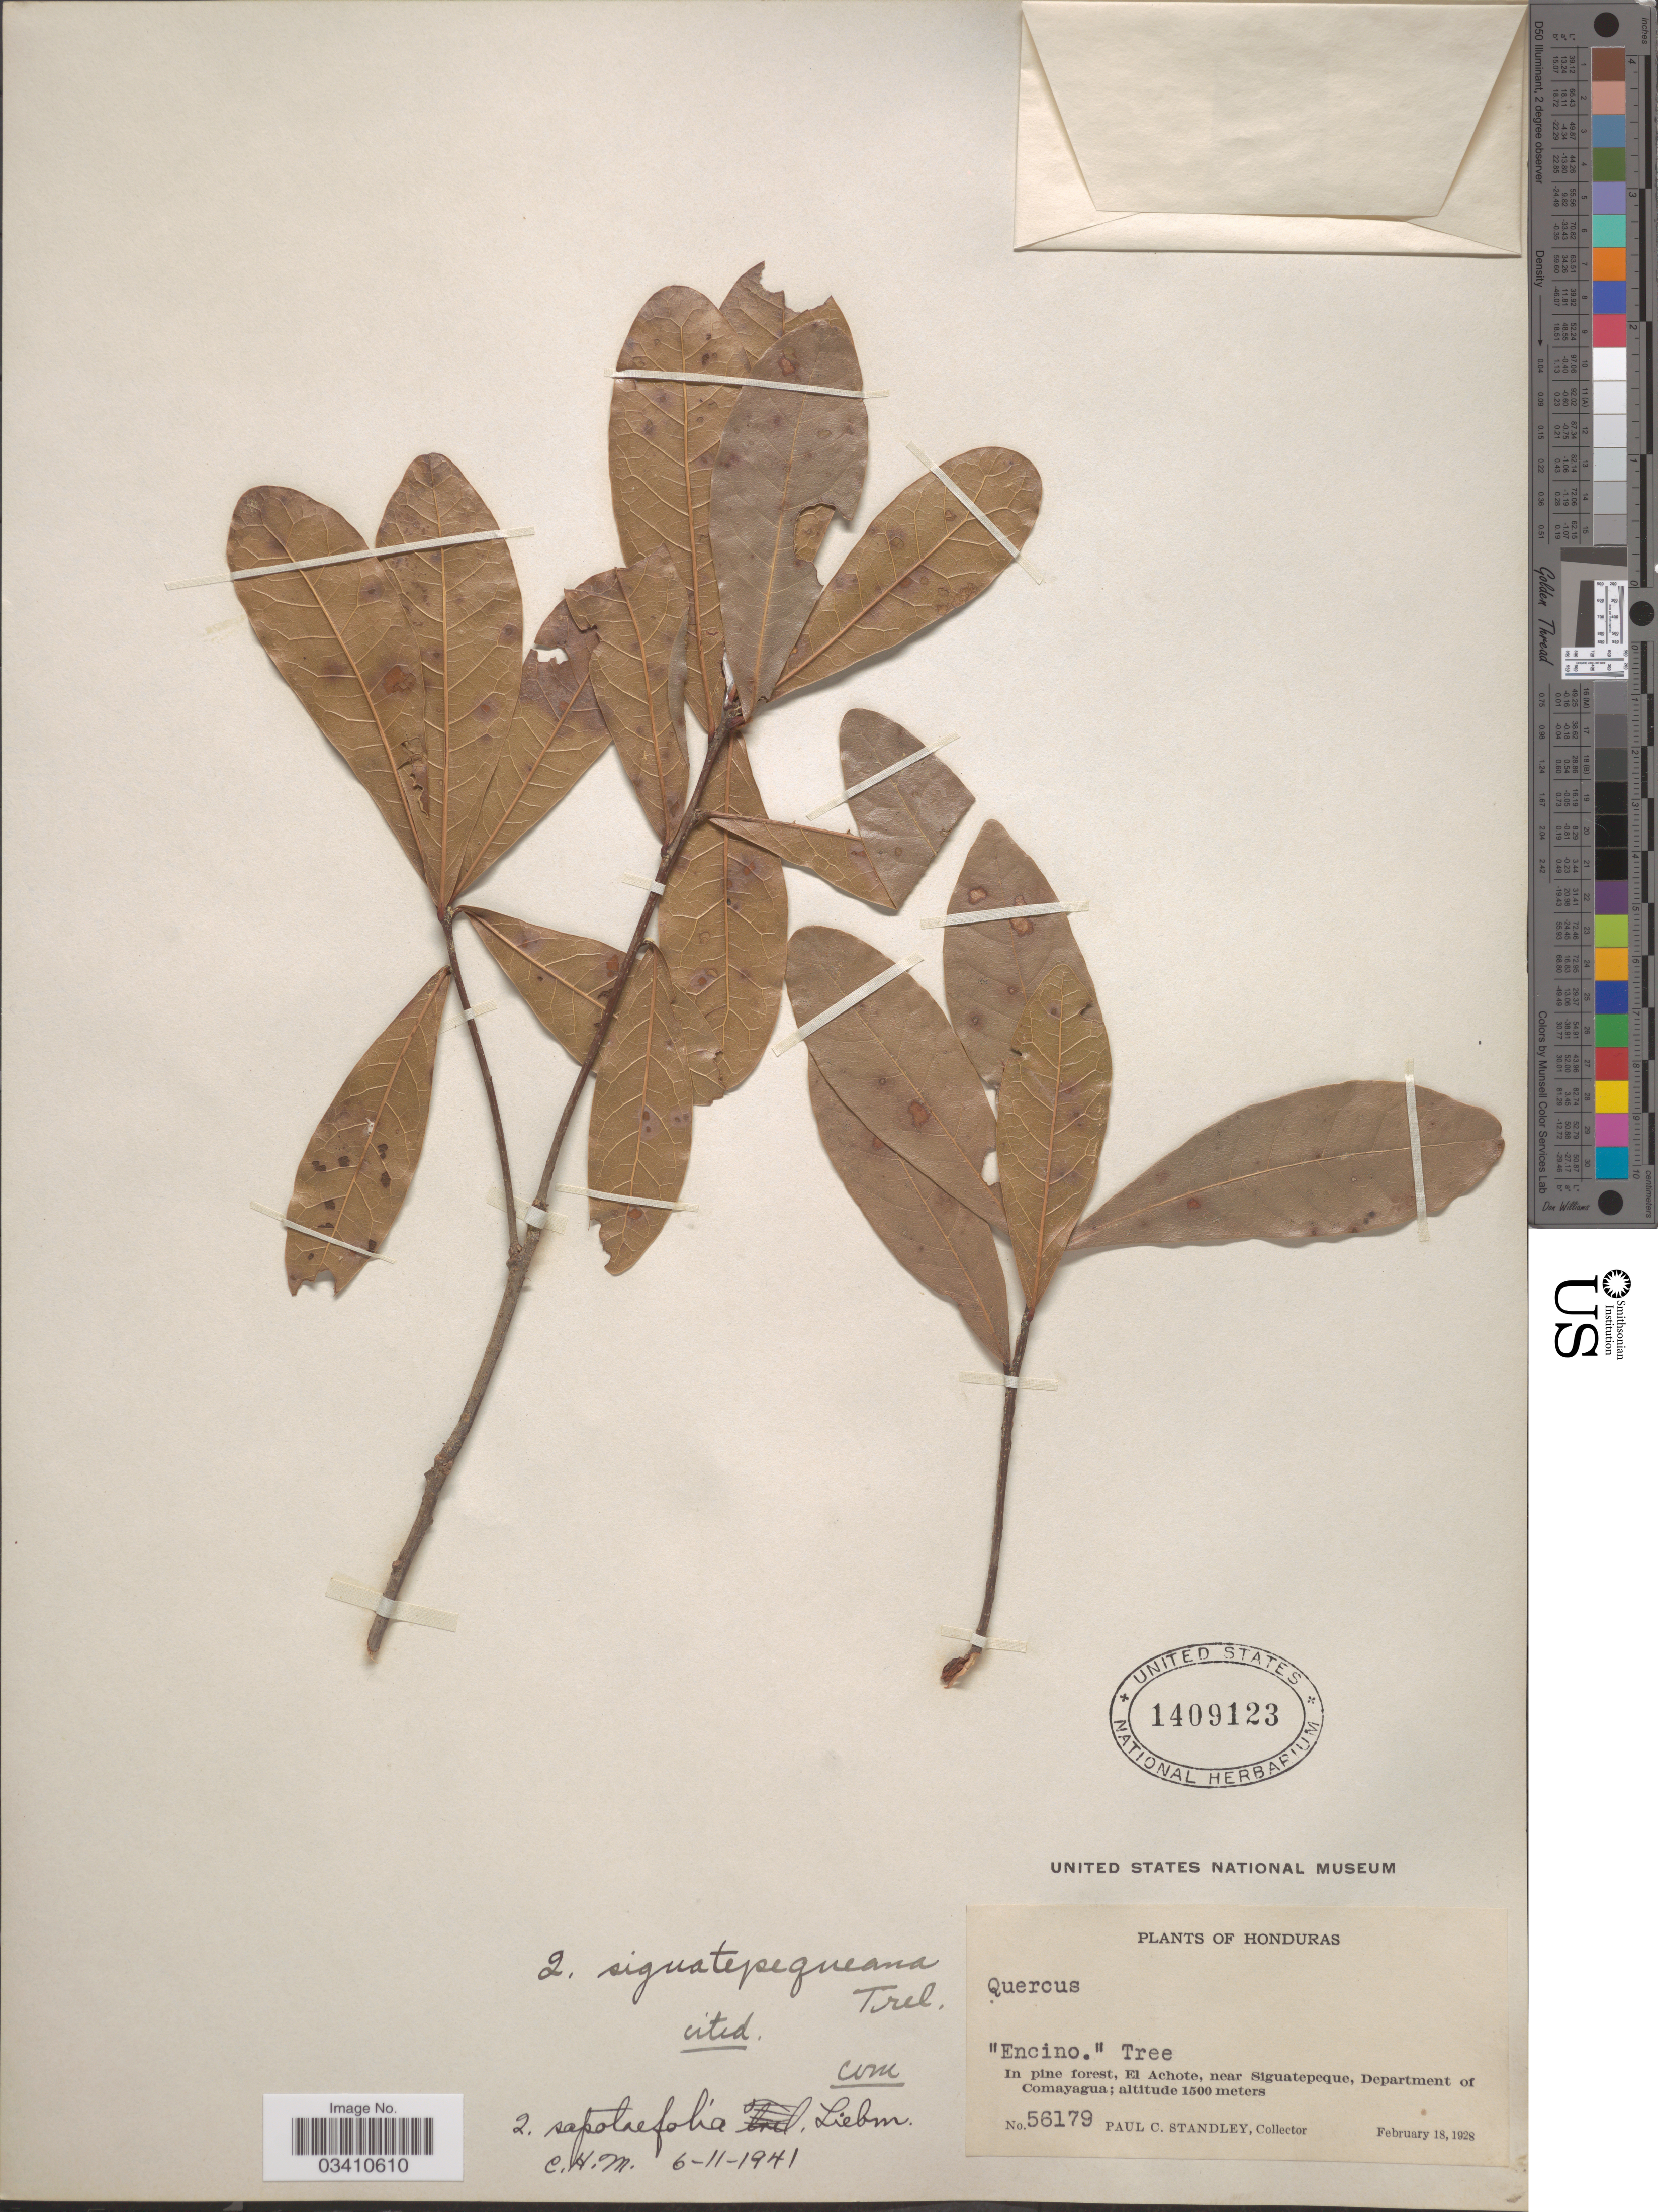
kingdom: Plantae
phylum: Tracheophyta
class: Magnoliopsida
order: Fagales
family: Fagaceae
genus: Quercus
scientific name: Quercus sapotaefolia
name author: Liebm.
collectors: P. C. Standley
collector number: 56179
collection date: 1928-02-18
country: Honduras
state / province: Comayagua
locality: El Achote, near Siguatepeque, Department of Comayagua.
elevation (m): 1500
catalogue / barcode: US 1409123